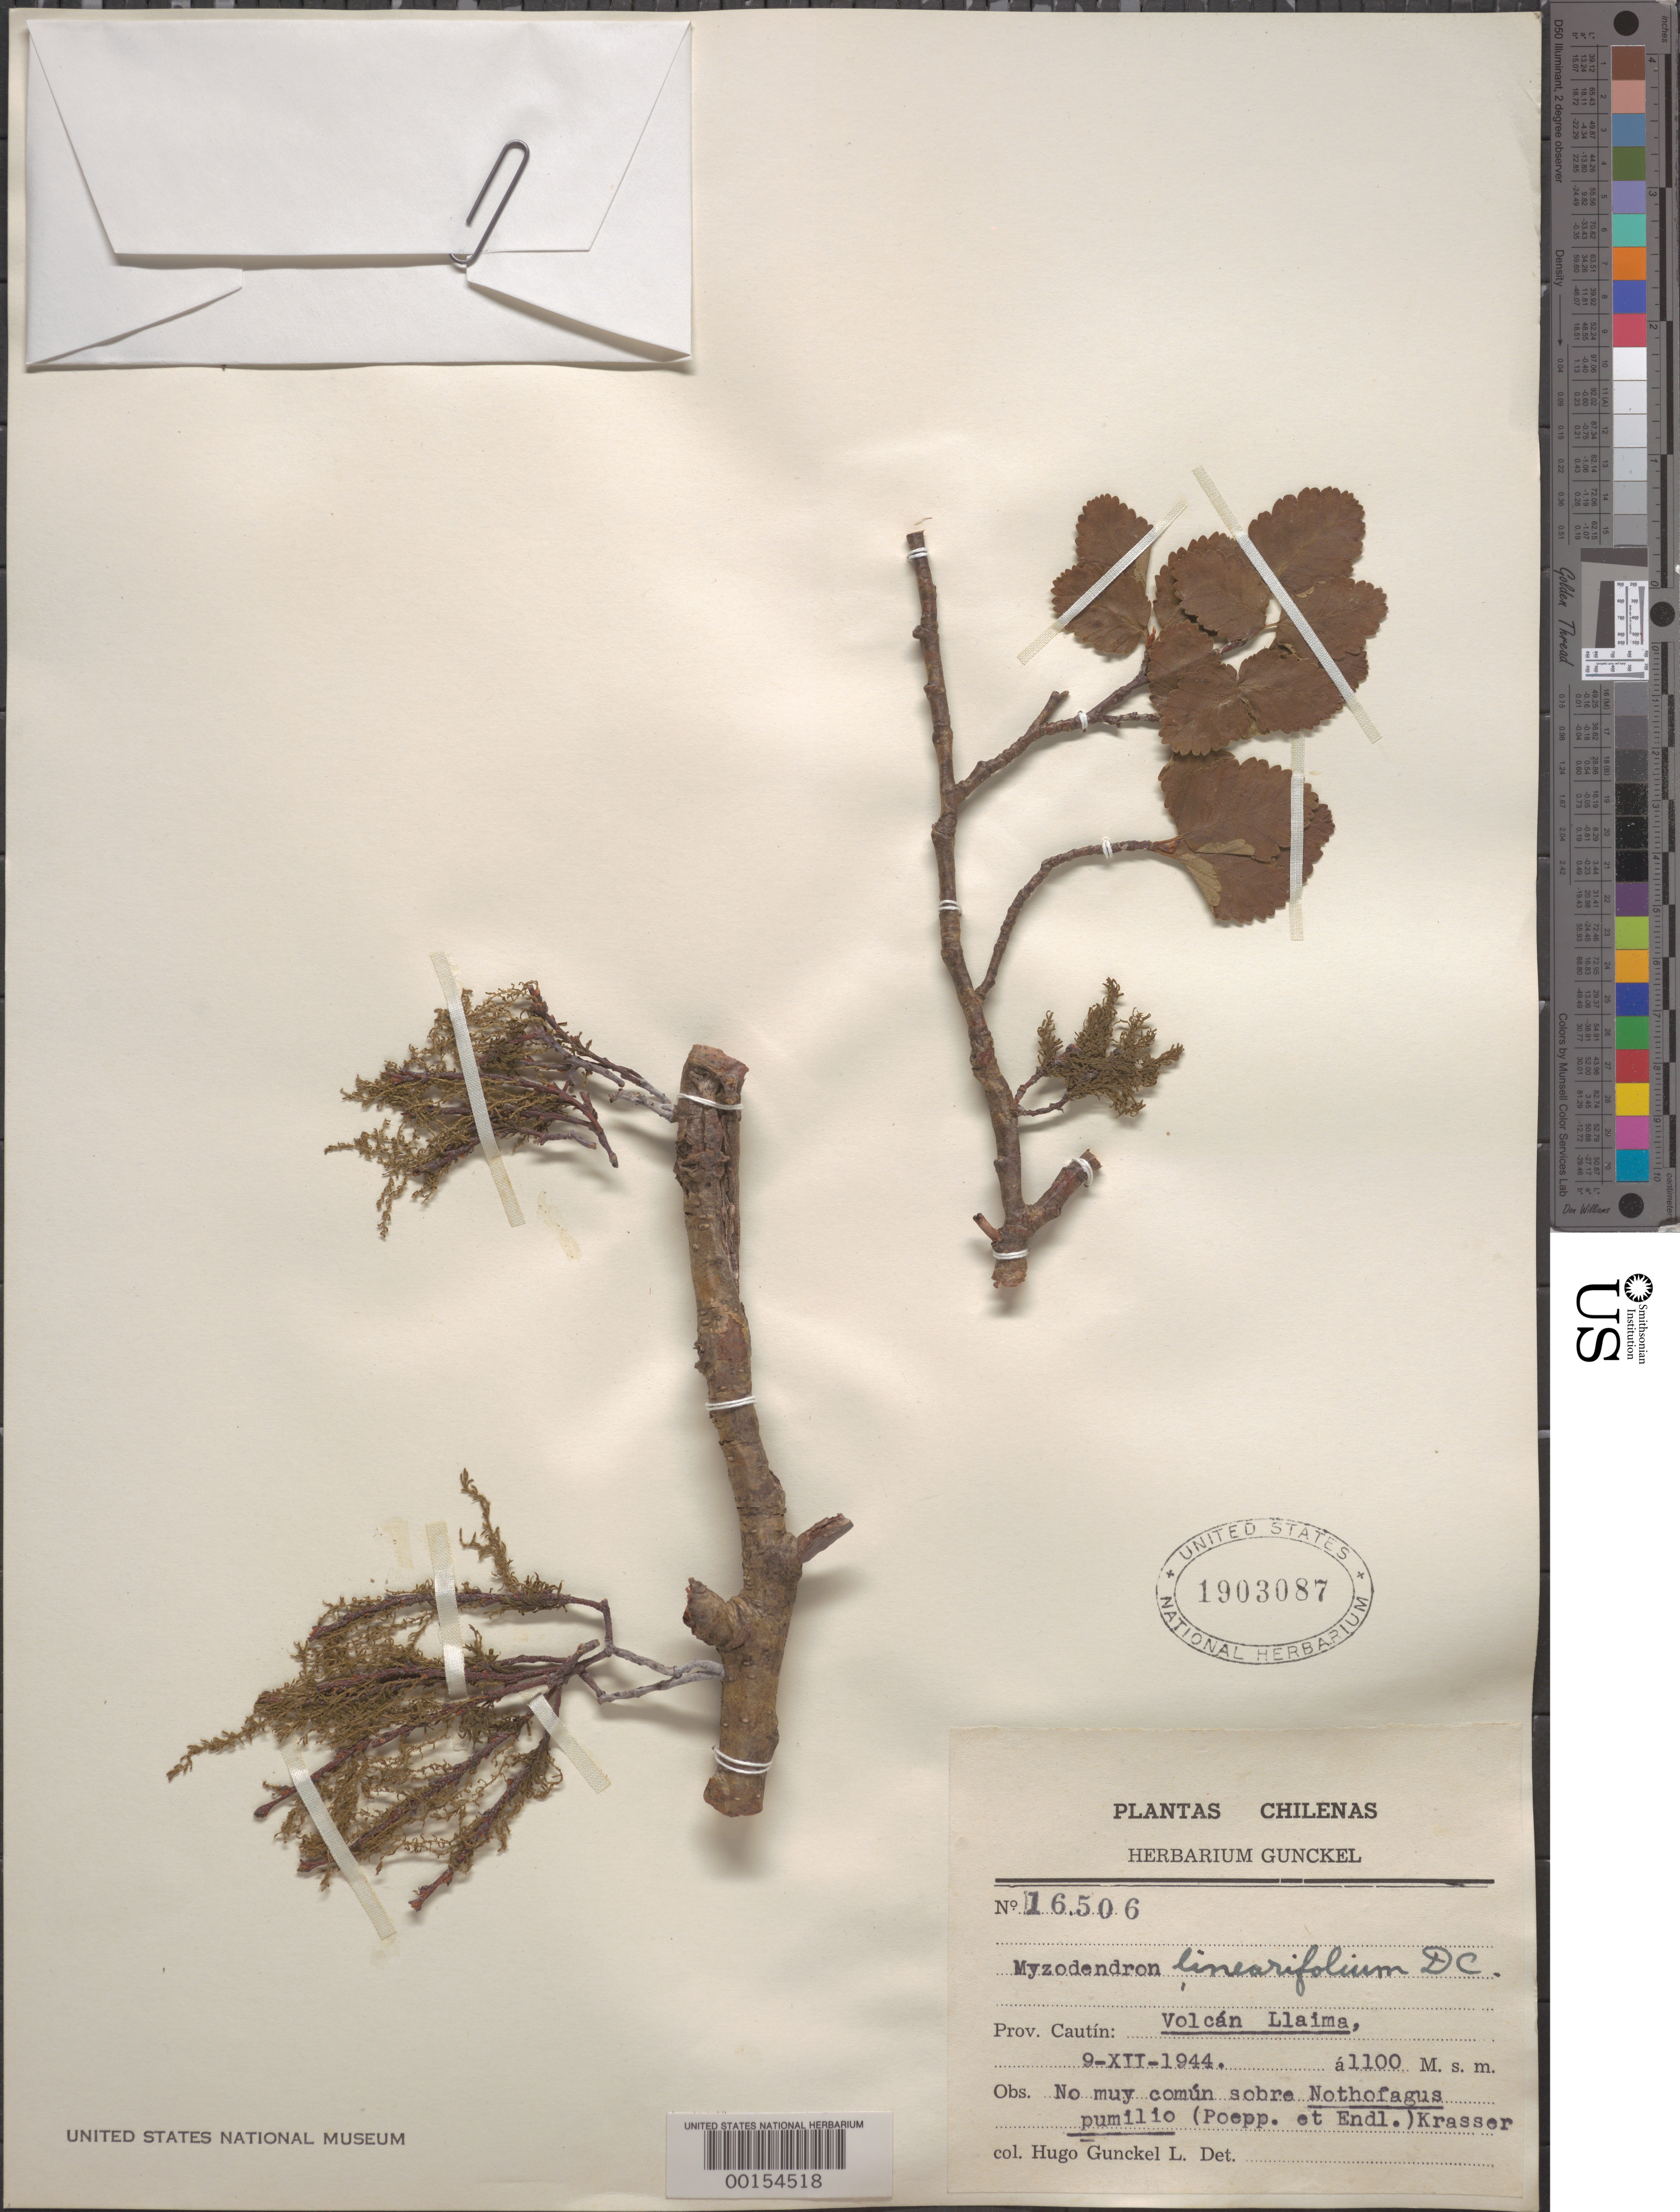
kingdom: Plantae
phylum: Tracheophyta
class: Magnoliopsida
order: Santalales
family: Misodendraceae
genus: Misodendrum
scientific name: Misodendrum linearifolium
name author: DC.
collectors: H. Gunckel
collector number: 16506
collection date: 1944-12-09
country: Chile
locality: Prov. Cautín: Volcán Llaima.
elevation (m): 1100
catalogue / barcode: US 1903087